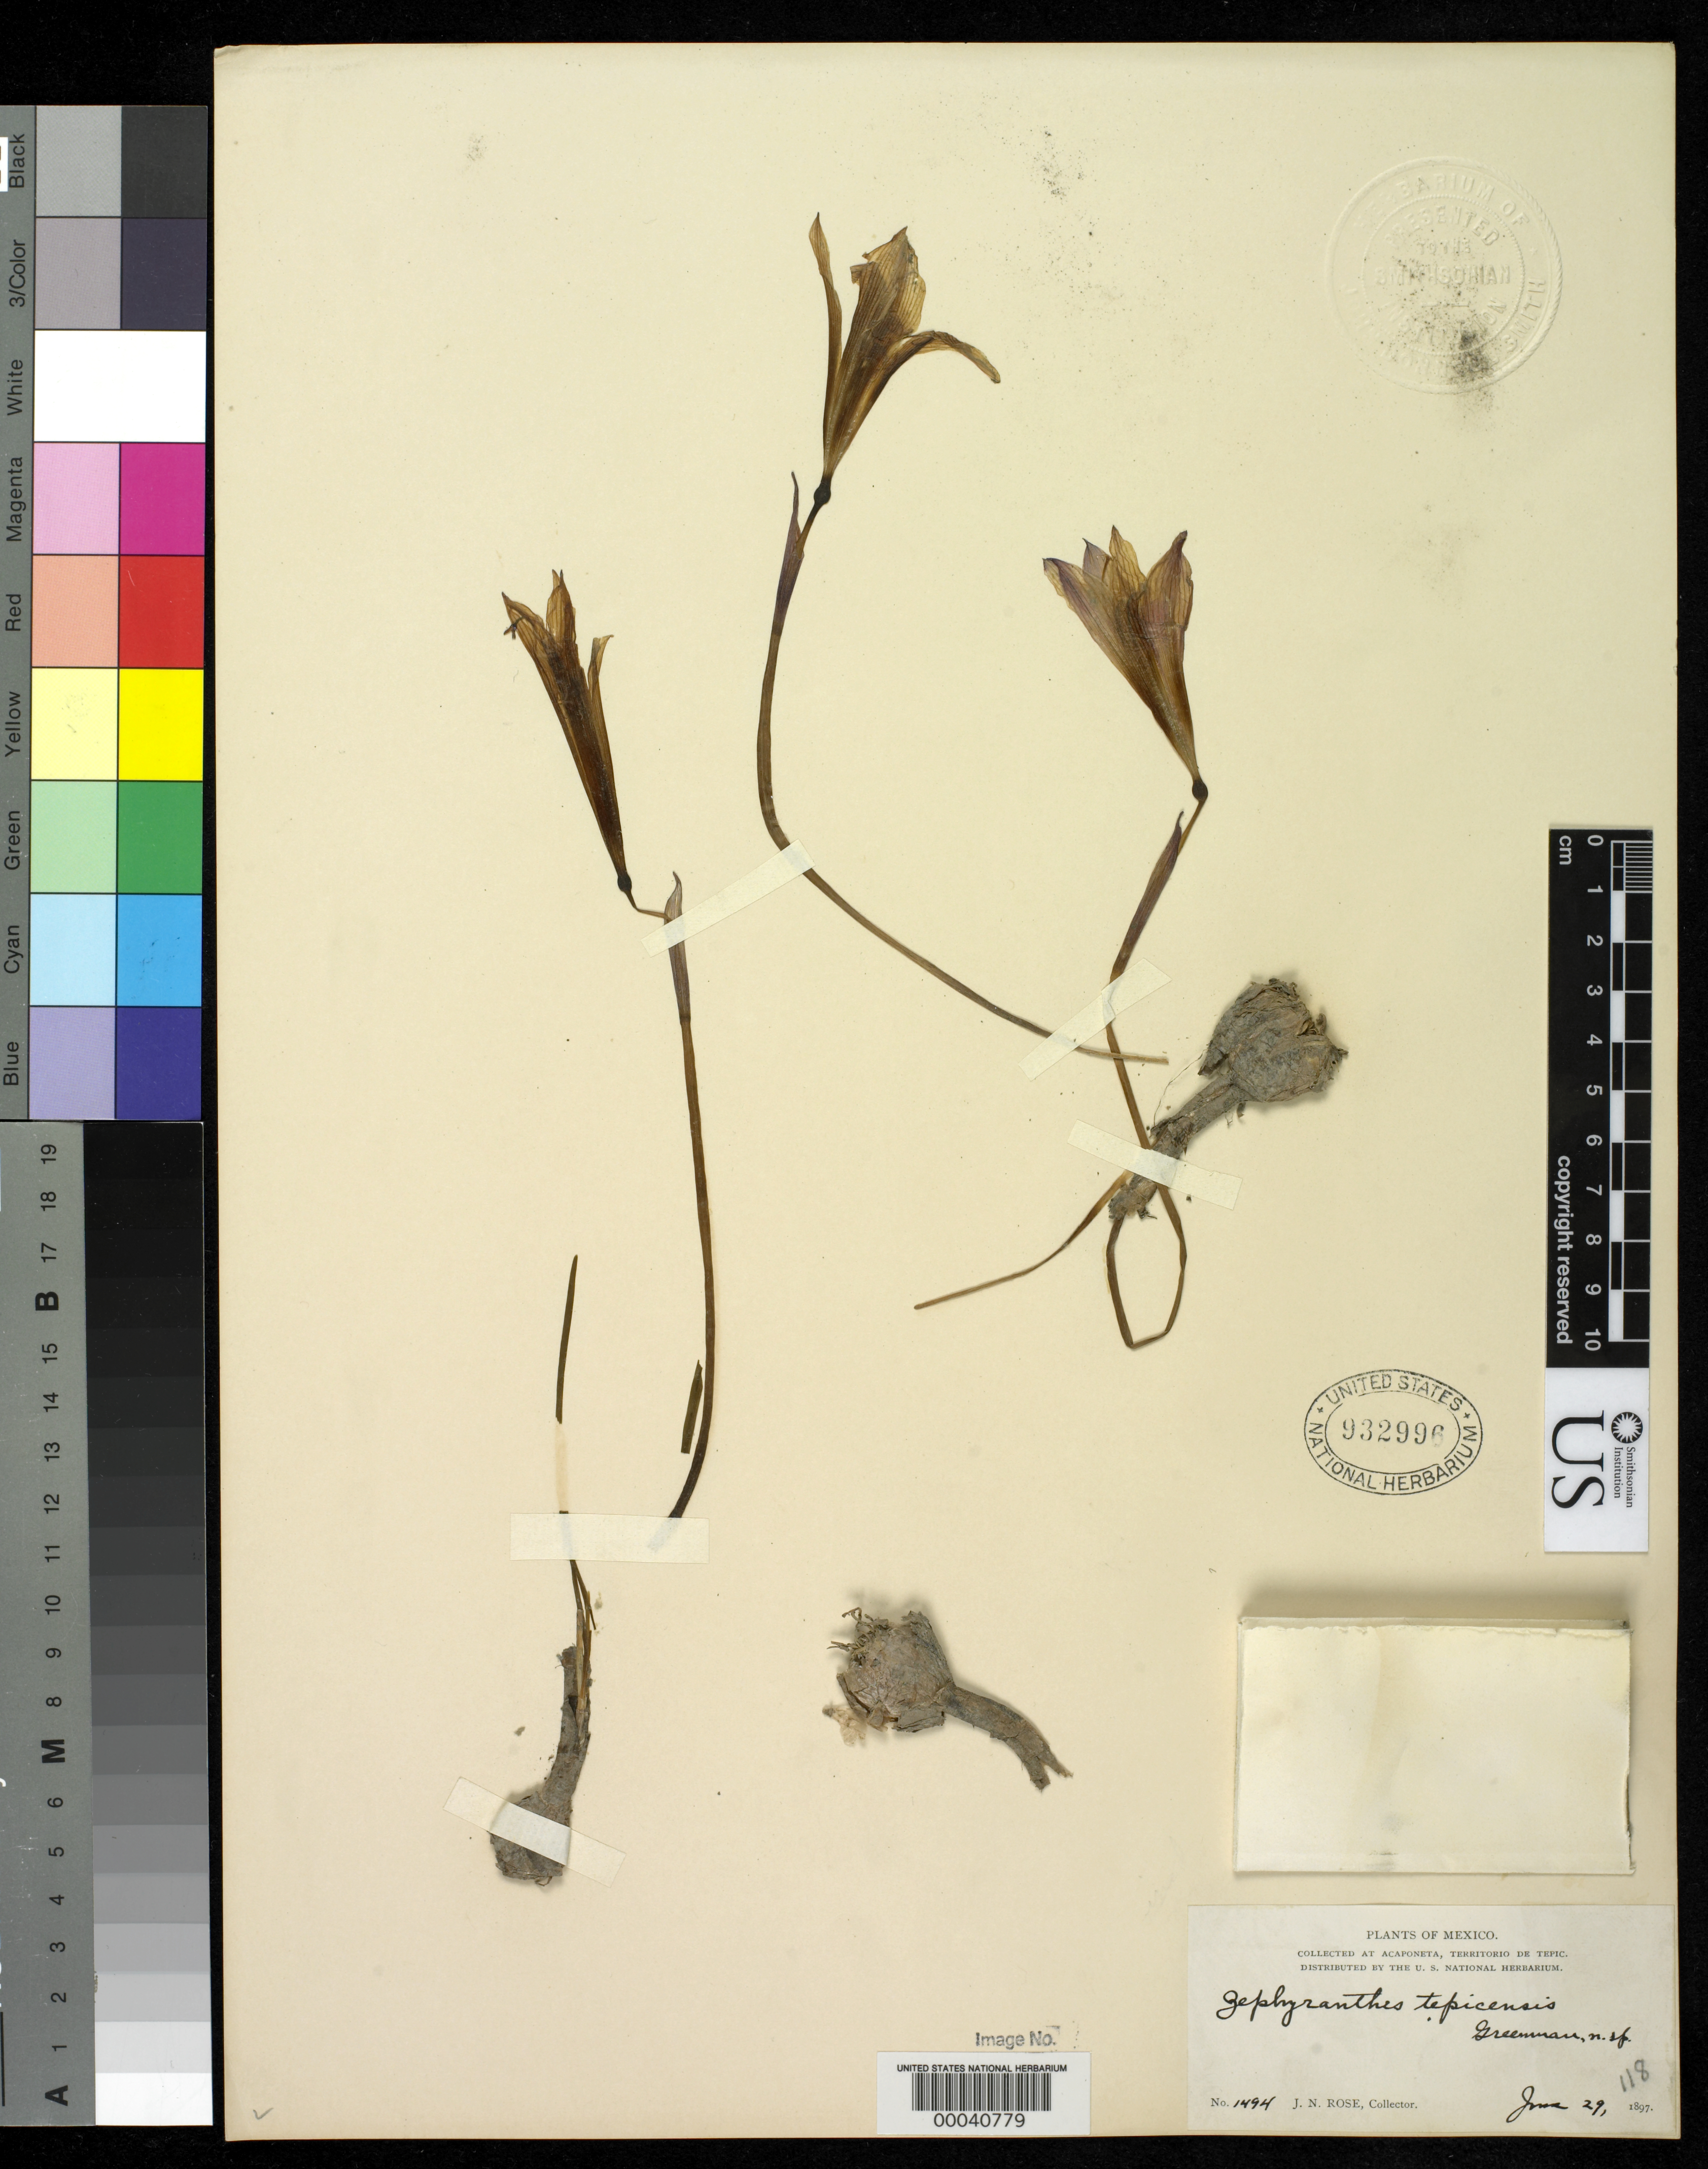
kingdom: Plantae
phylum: Tracheophyta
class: Liliopsida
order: Asparagales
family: Amaryllidaceae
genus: Zephyranthes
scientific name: Zephyranthes tepicensis Greenm., nom. nud.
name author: Greenm.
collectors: J. N. Rose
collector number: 1494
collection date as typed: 29 Jun 1897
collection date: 1897-06-29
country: Mexico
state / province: Nayarit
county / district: Tepic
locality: Acaponeta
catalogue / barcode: US 932996